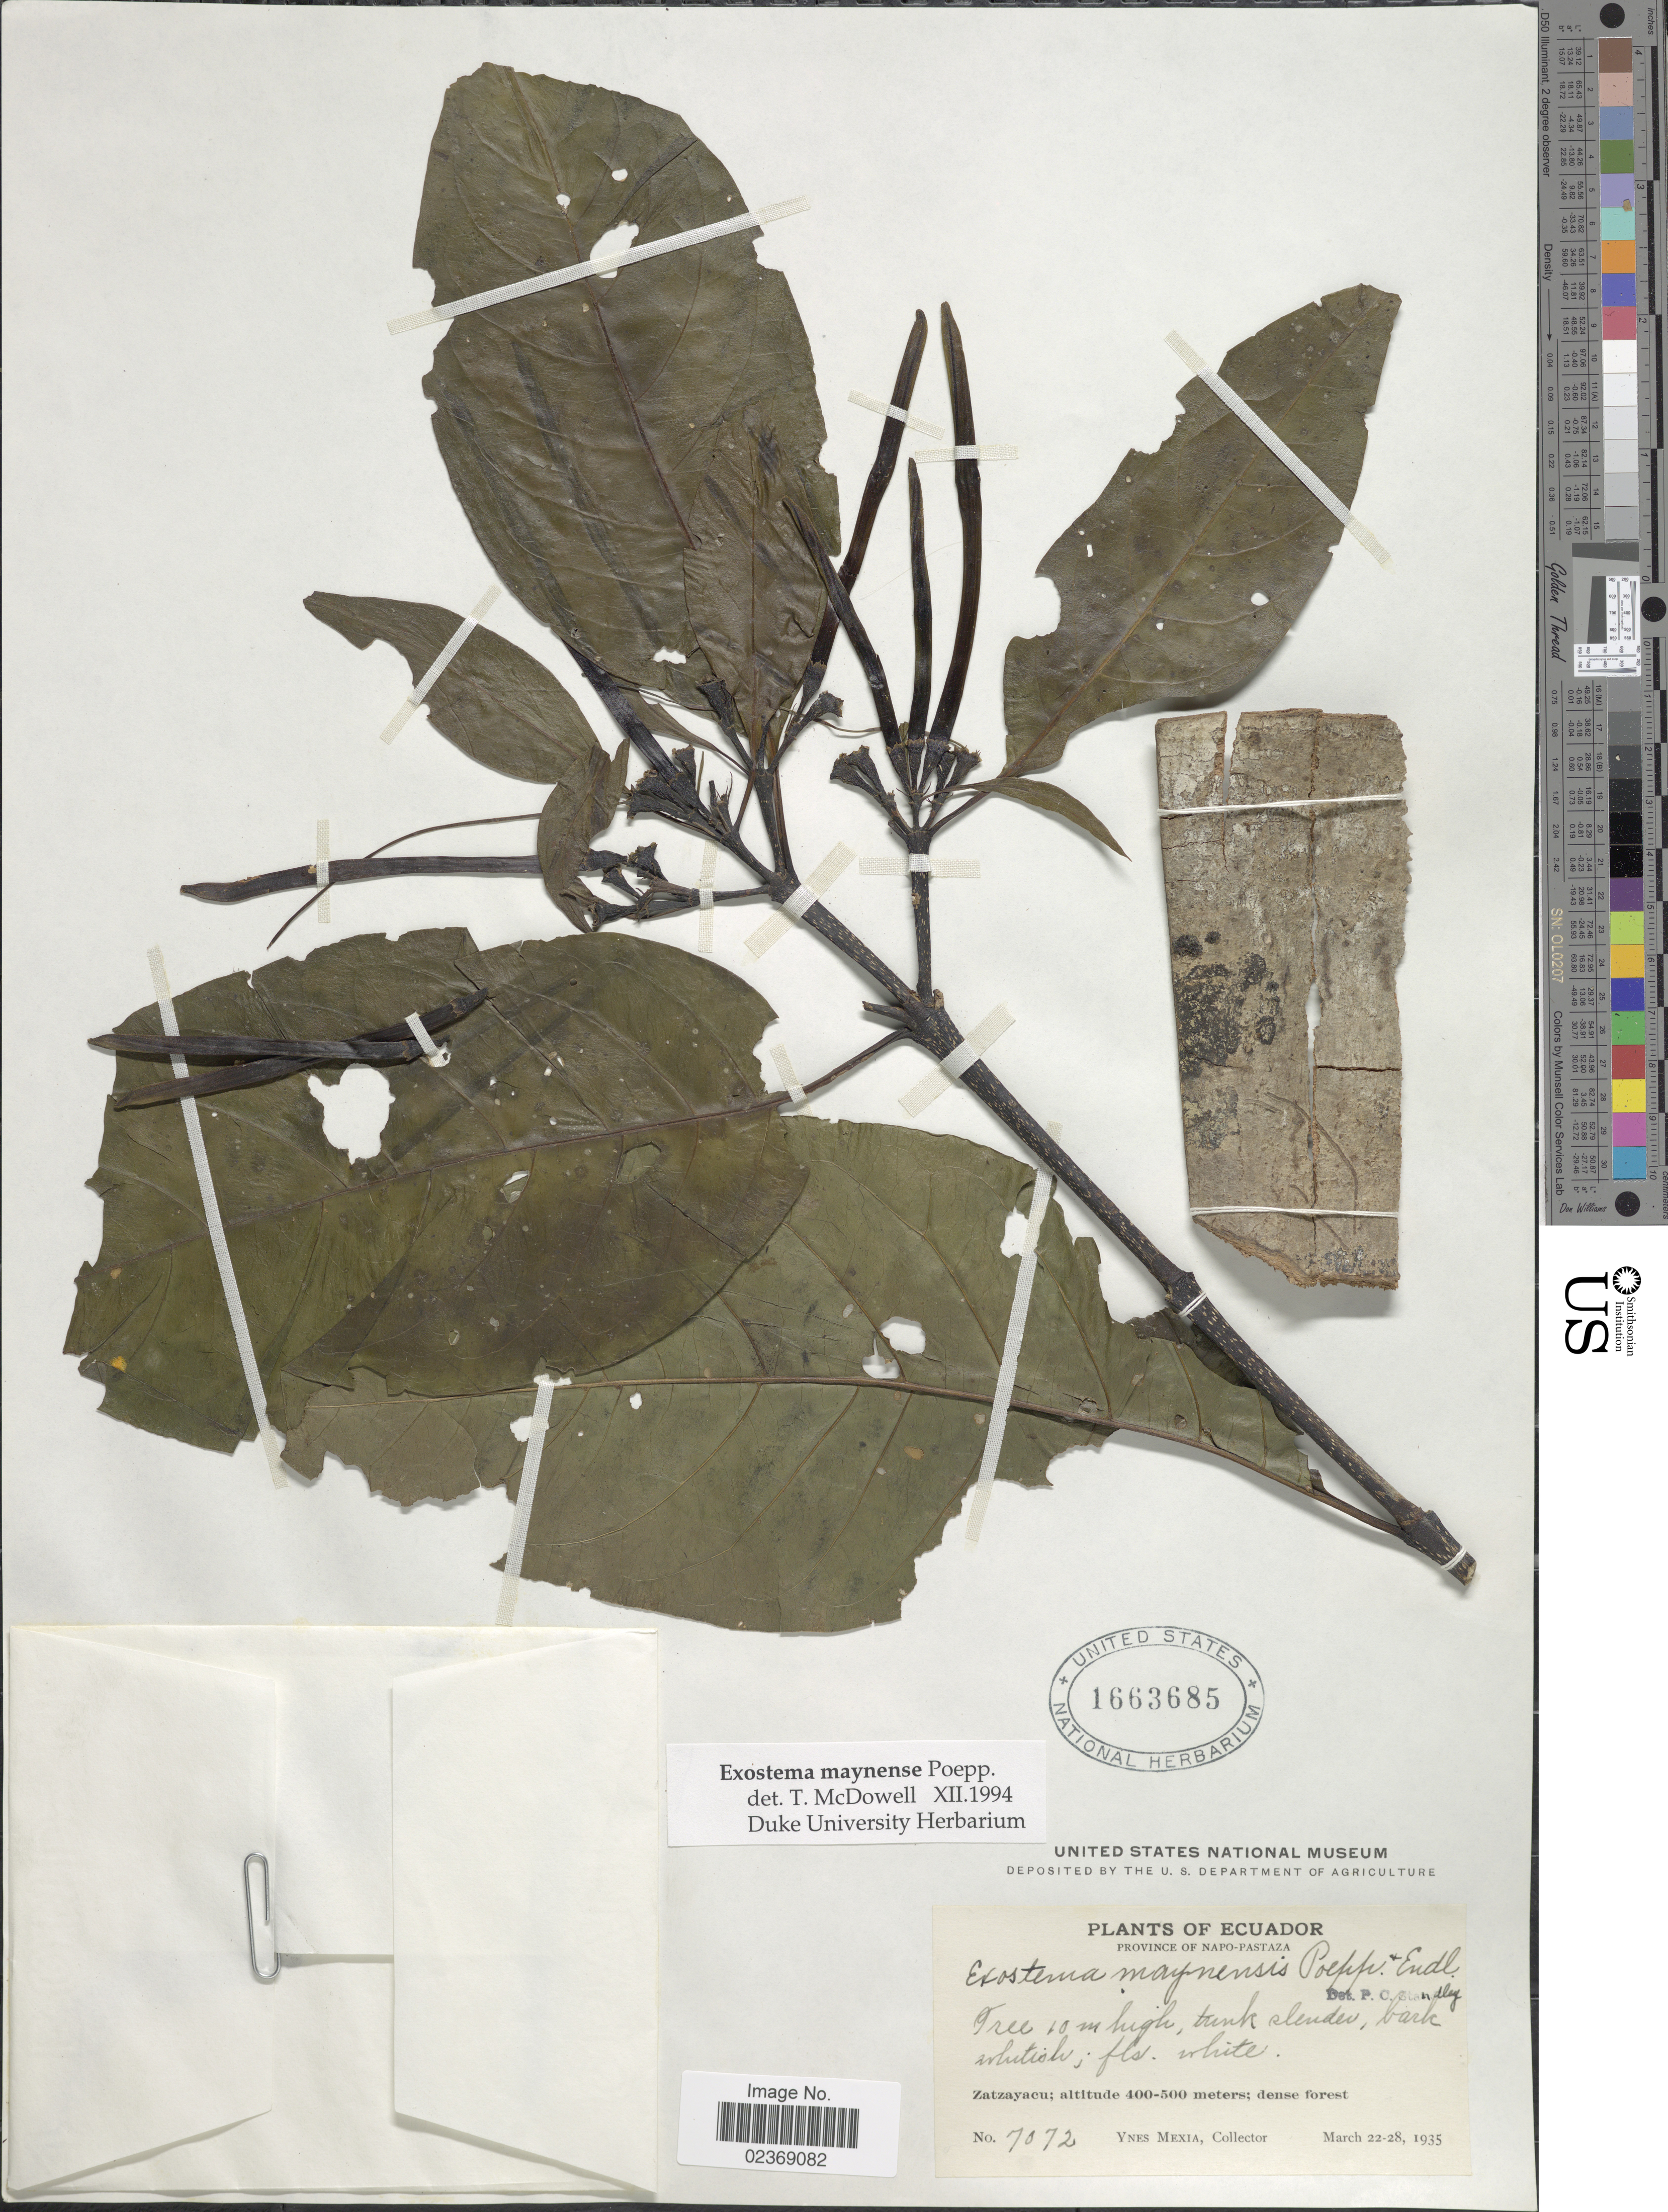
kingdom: Plantae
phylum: Tracheophyta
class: Magnoliopsida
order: Gentianales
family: Rubiaceae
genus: Exostema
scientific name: Exostema maynense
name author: Poepp. & Endl.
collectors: Y. Mexia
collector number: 7072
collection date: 1935-03-22/1935-03-28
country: Ecuador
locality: Province of Napo-Pastaza, Zatzayacu; dense forest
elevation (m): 400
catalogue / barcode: US 1663685